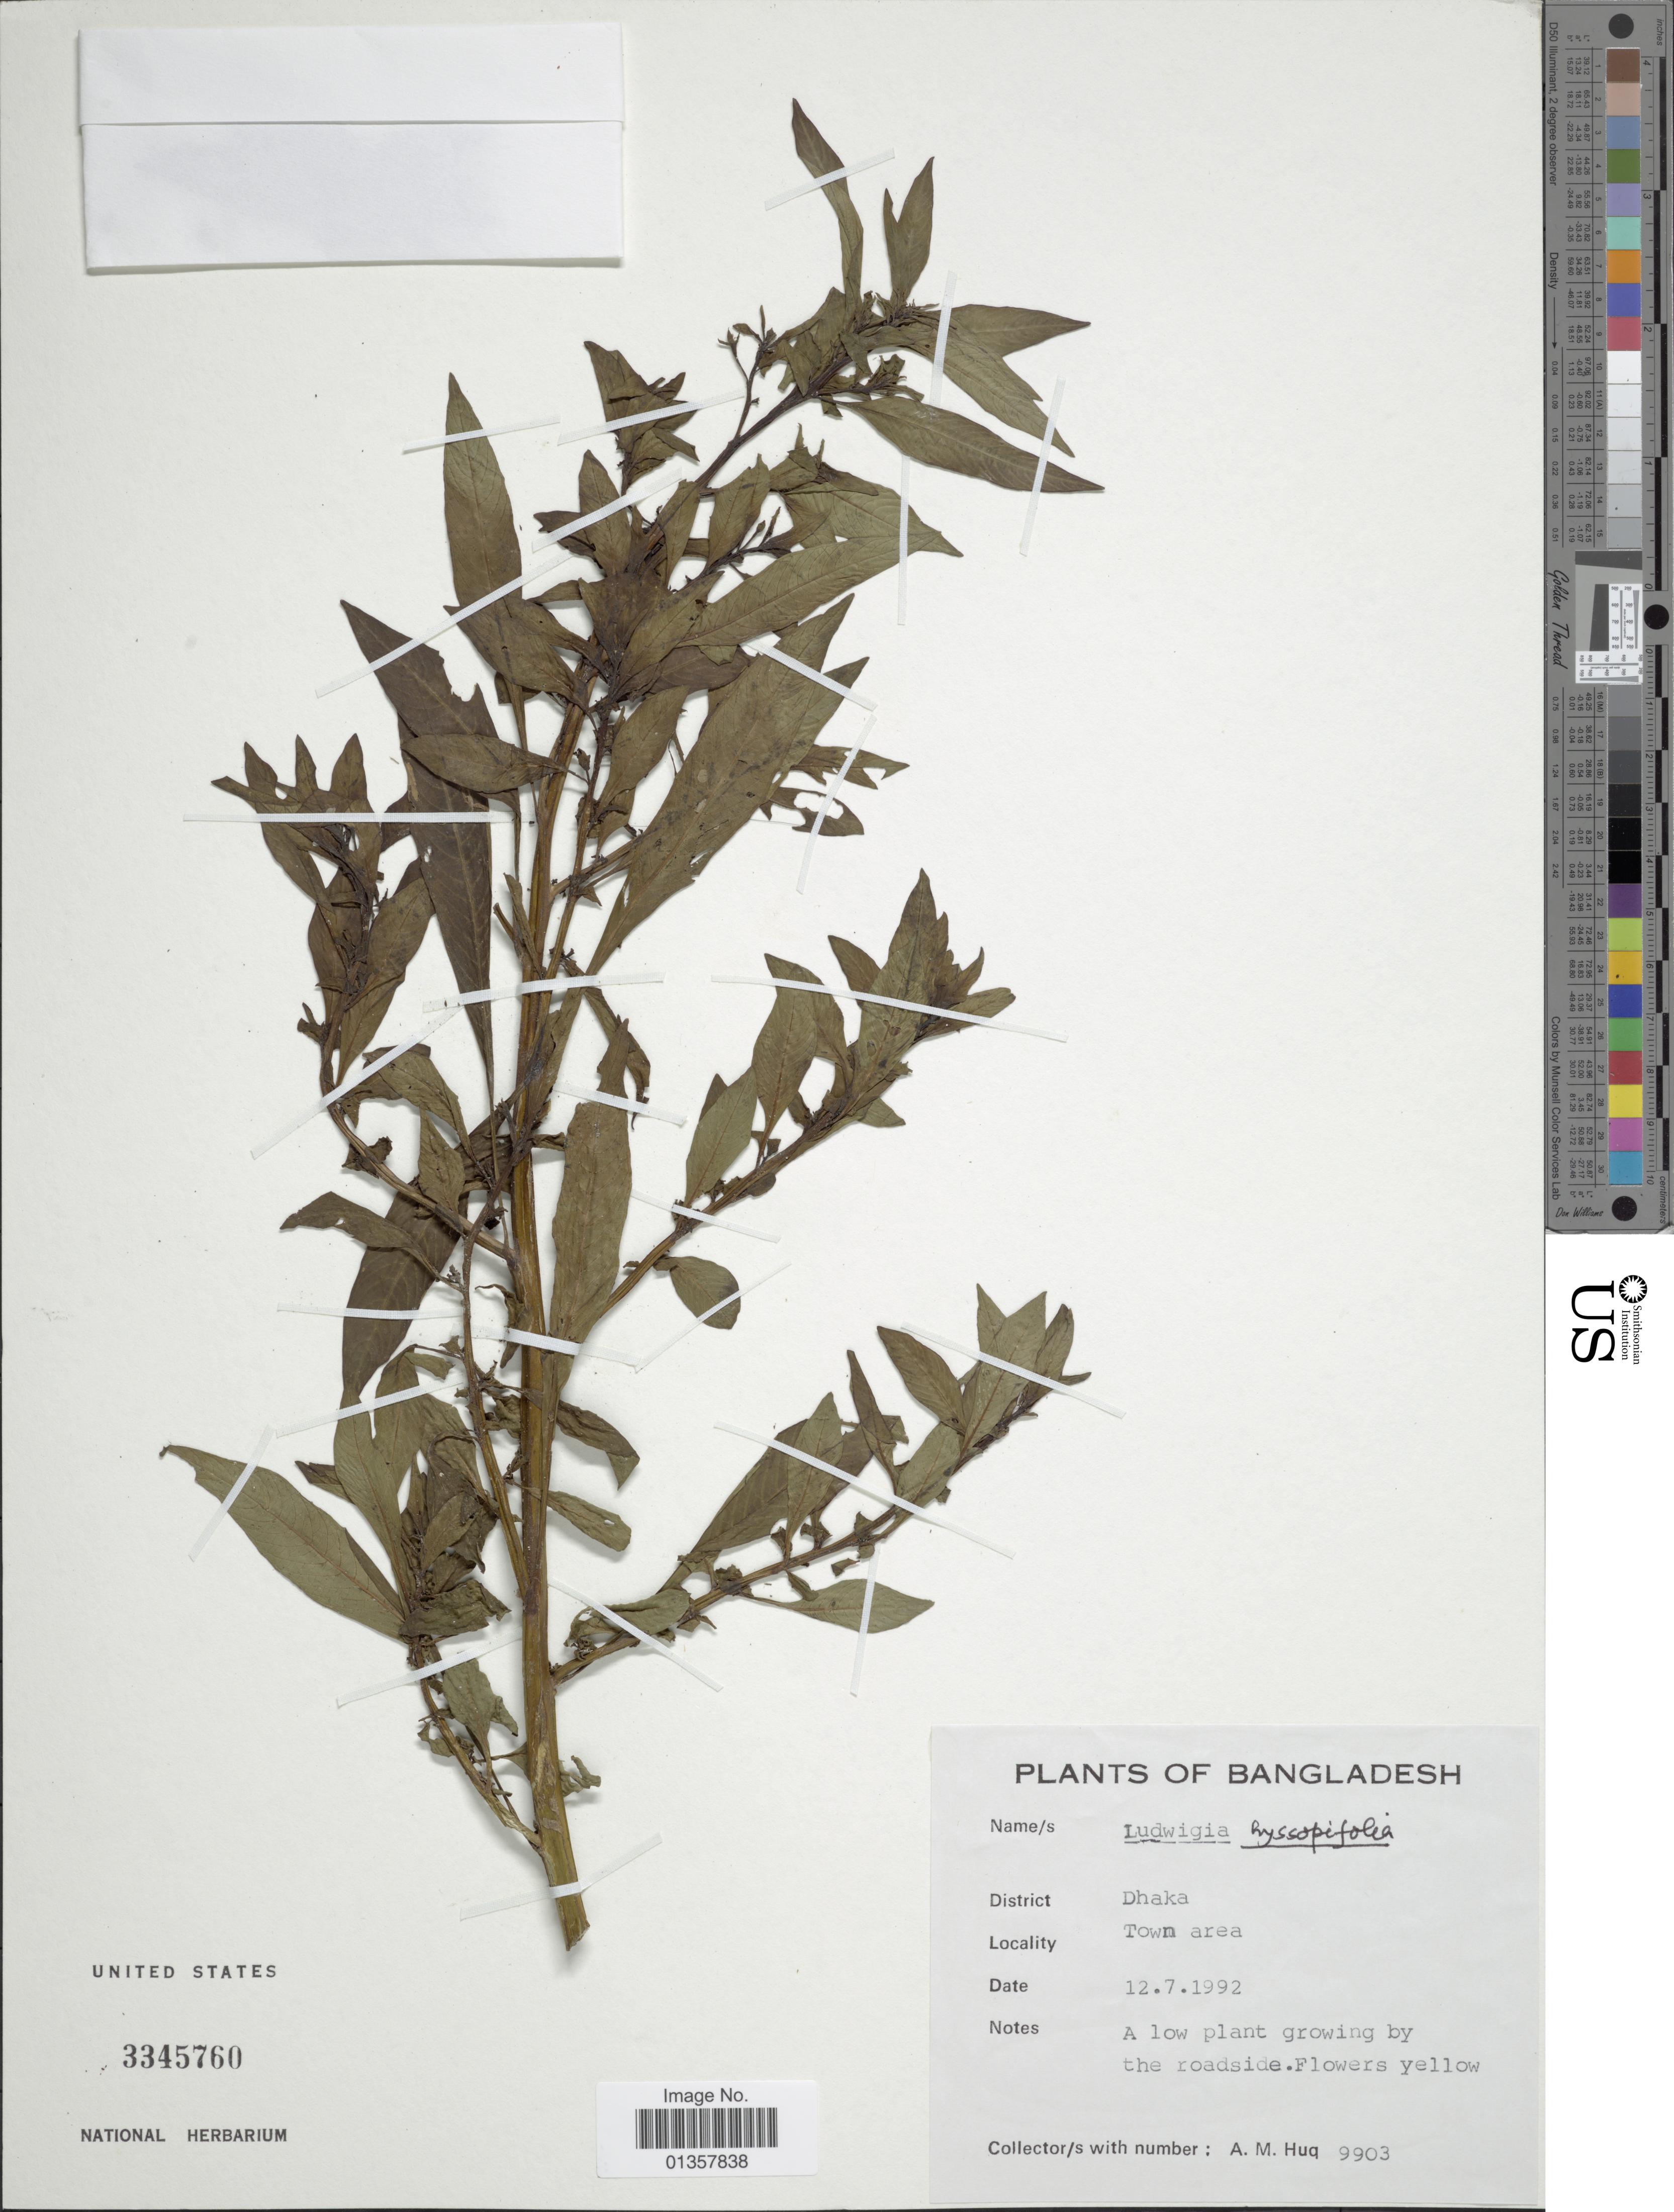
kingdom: Plantae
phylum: Tracheophyta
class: Magnoliopsida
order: Myrtales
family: Onagraceae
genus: Ludwigia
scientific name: Ludwigia hyssopifolia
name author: (G. Don) Exell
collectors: A. M. Huq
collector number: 9903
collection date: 1992-07-12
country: Bangladesh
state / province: Dhaka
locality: District Dhaka, Town area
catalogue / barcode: US 3345760